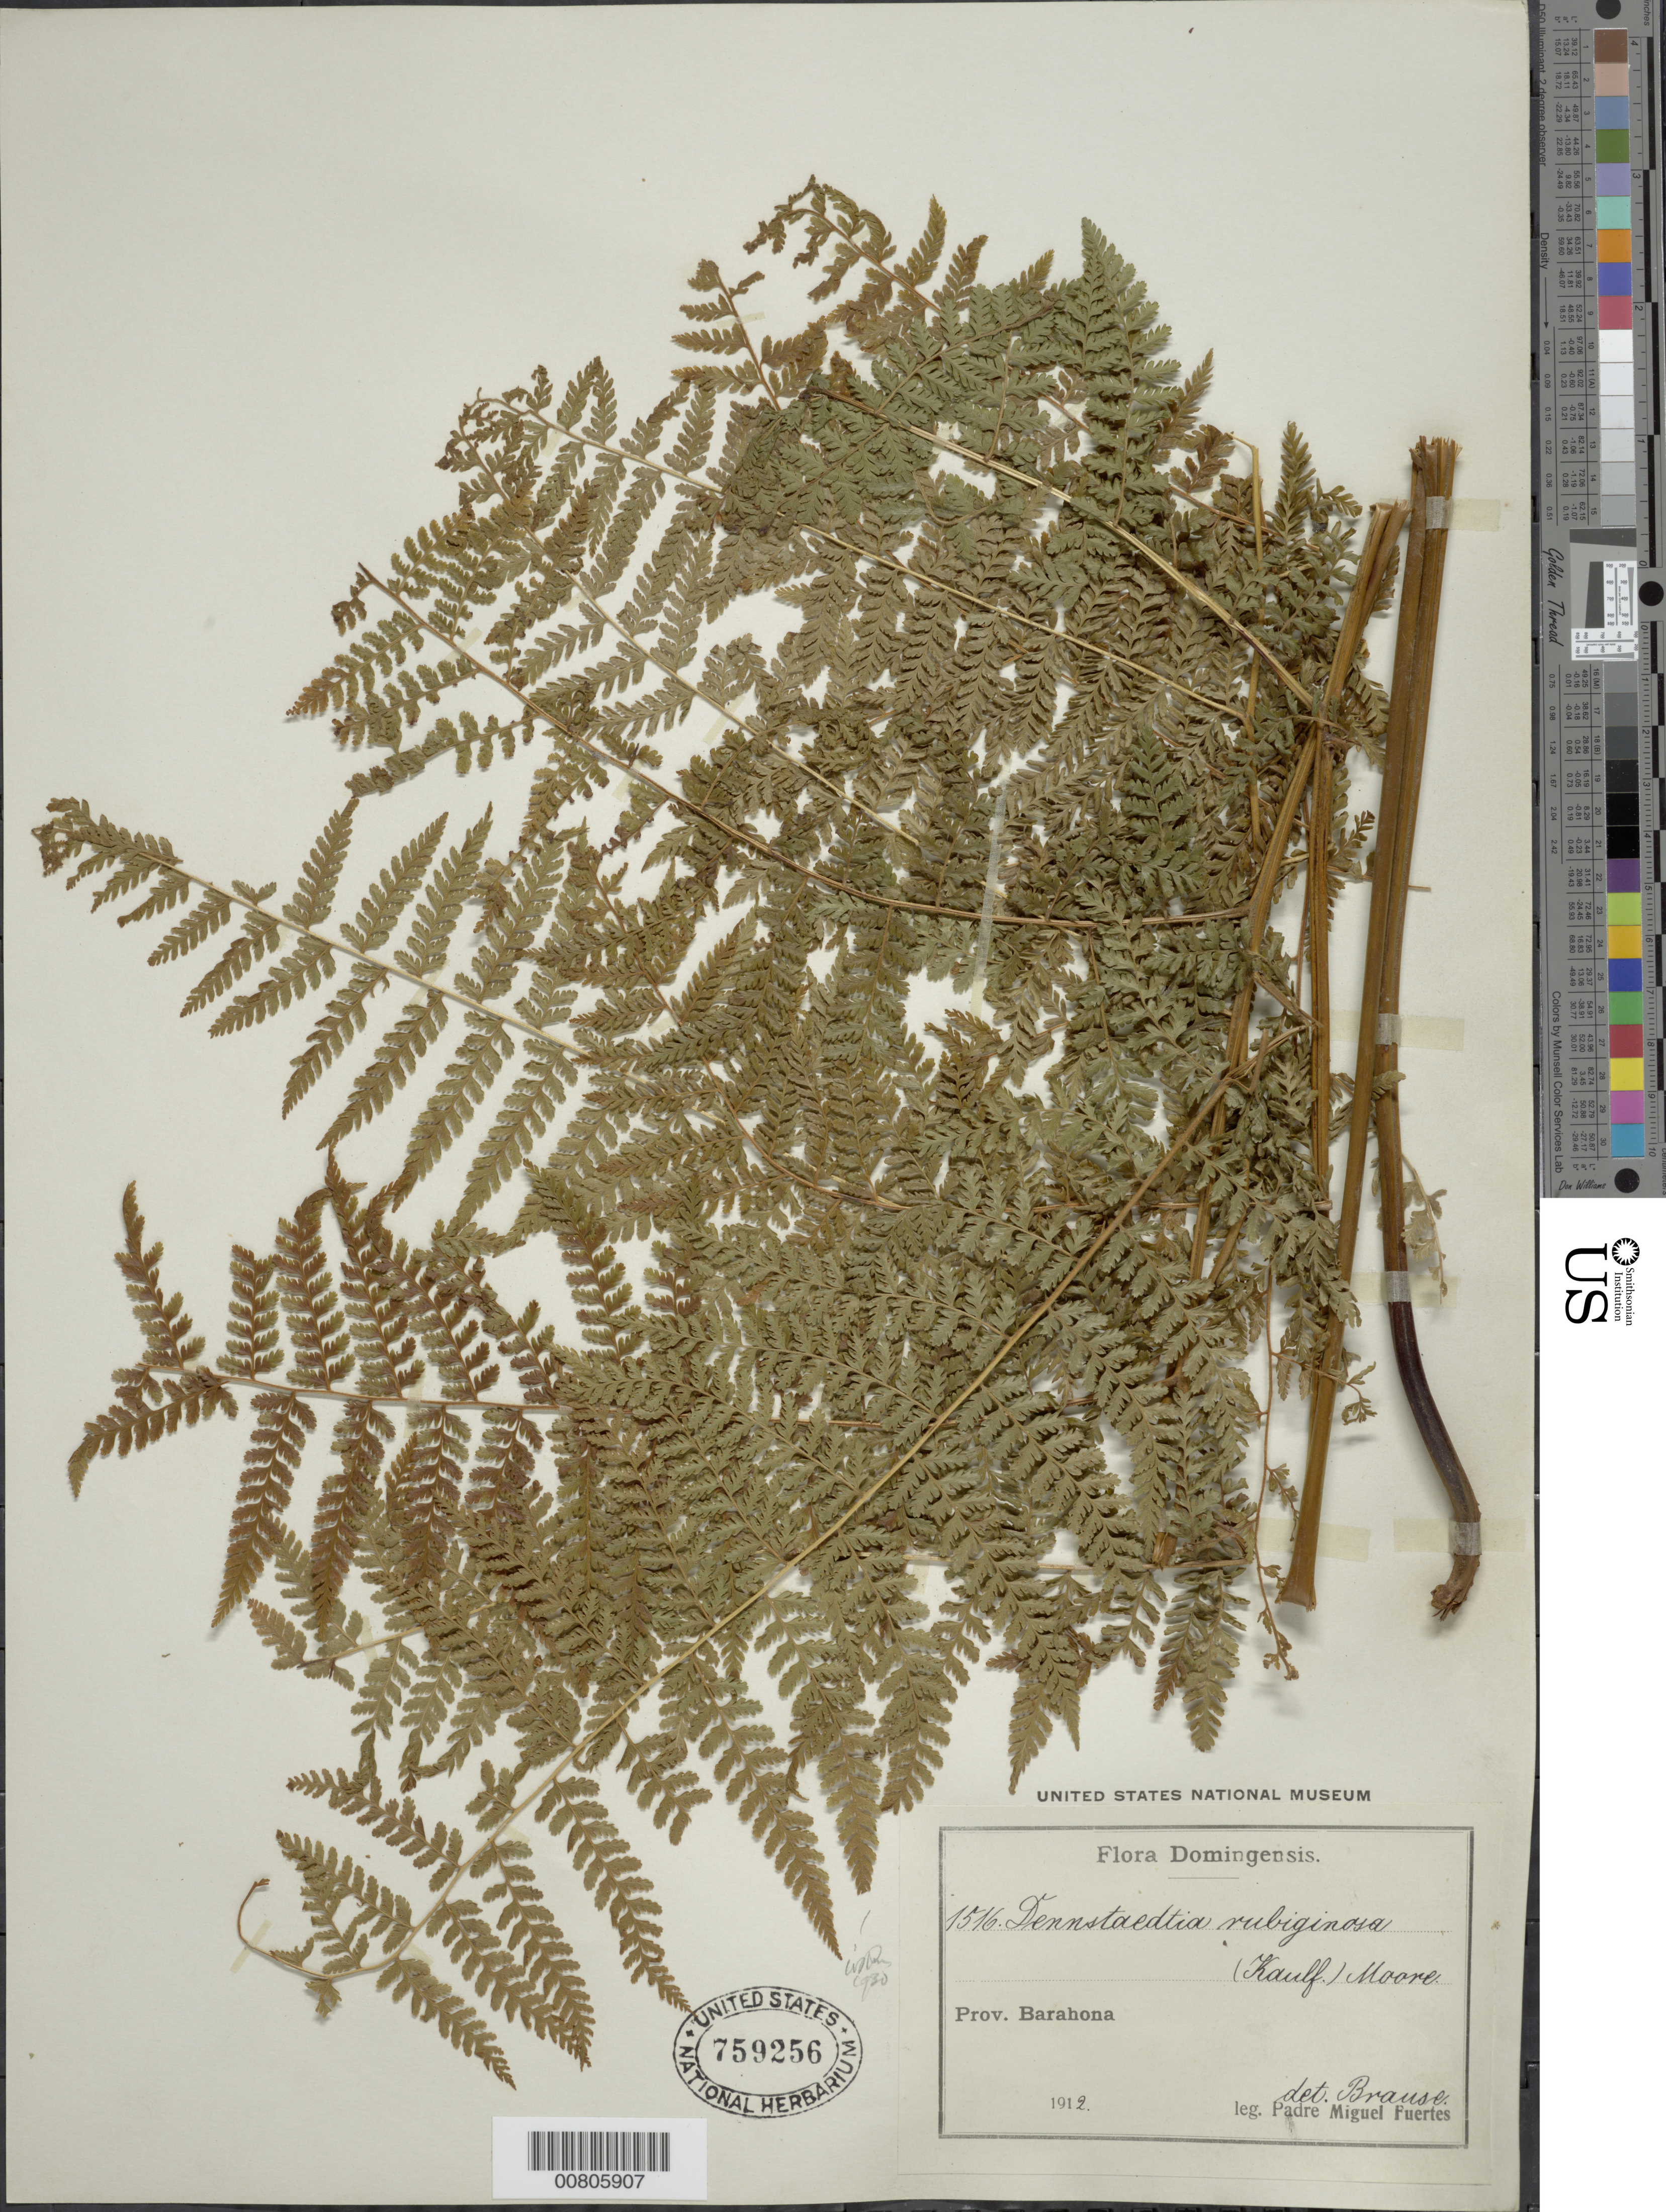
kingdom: Plantae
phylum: Tracheophyta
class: Polypodiopsida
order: Polypodiales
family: Dennstaedtiaceae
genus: Dennstaedtia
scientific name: Dennstaedtia cicutaria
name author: (Sw.) T. Moore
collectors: M. D. Fuertes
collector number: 1516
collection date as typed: Apr 1912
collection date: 1912-04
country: Dominican Republic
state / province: Barahona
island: Hispaniola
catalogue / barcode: US 759256